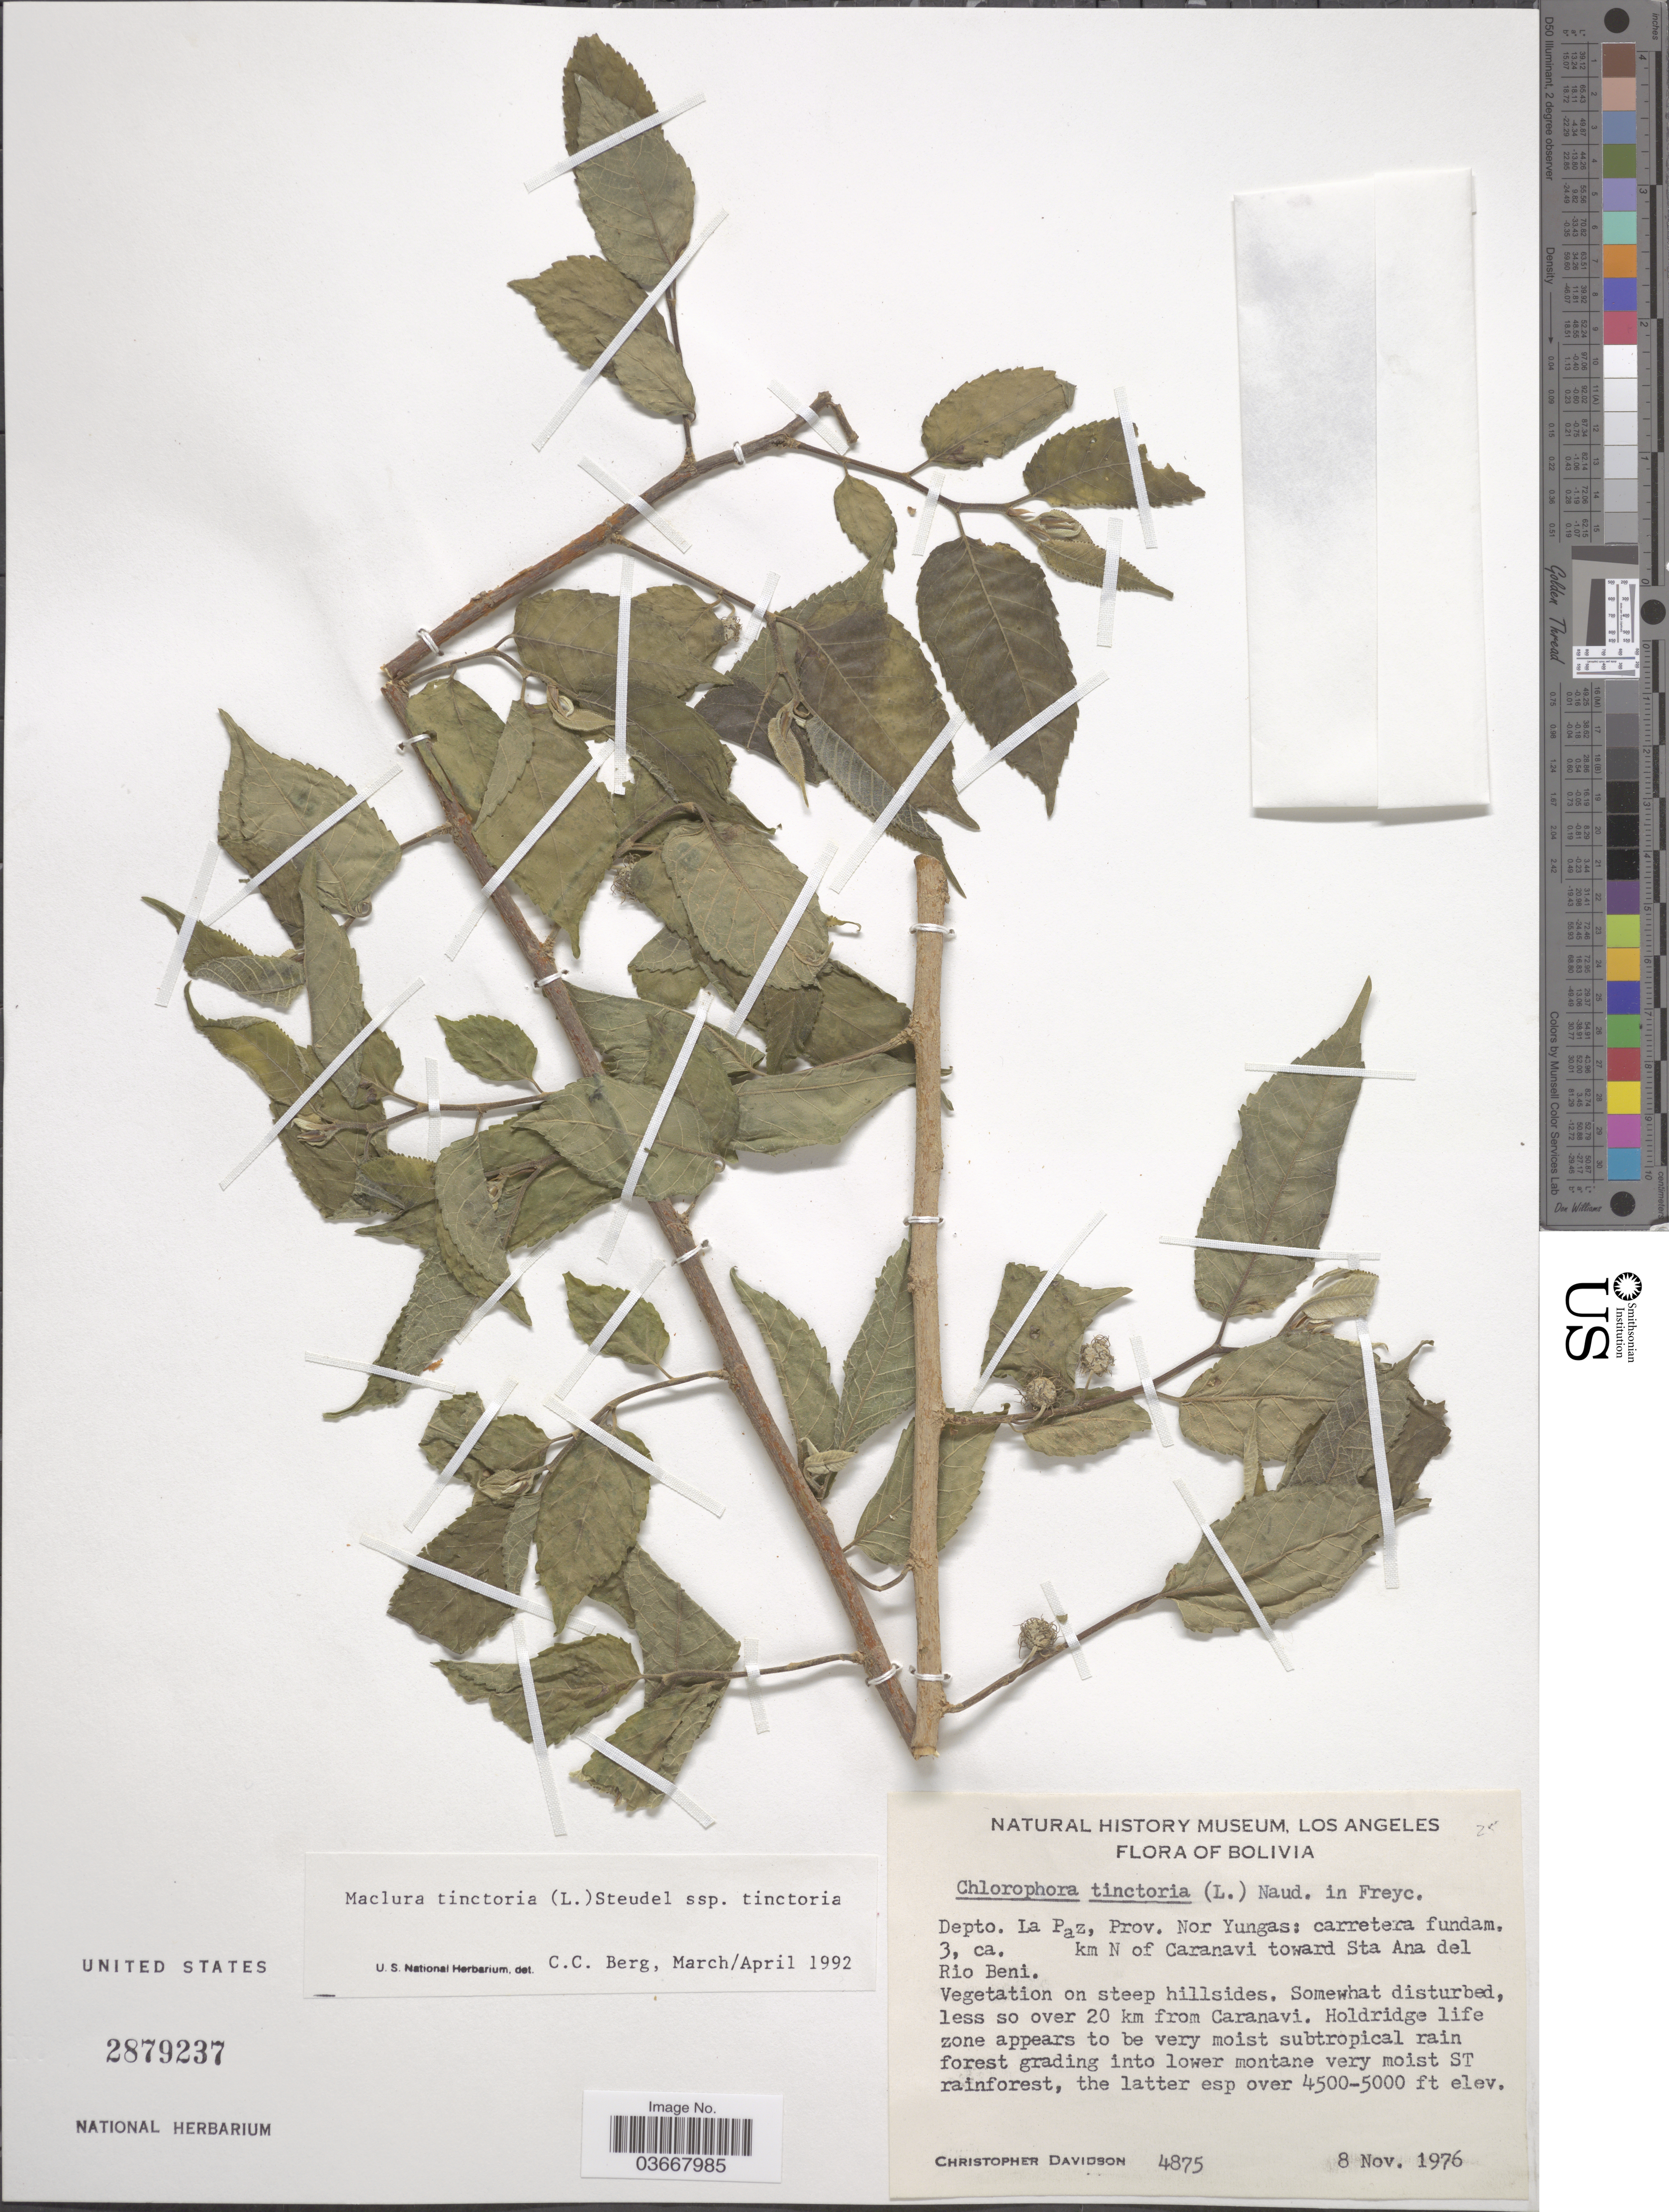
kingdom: Plantae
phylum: Tracheophyta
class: Magnoliopsida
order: Rosales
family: Moraceae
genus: Maclura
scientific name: Maclura tinctoria subsp. tinctoria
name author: (L.) D. Don ex Steud.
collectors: C. Davidson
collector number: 4875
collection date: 1976-11-08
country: Bolivia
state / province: La Paz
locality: Depto. La Paz, Prov. Nor Yungas: carretera fundam. 3, ca. km N of Caranavi toward Sta Ana del Rio Beni.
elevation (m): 1372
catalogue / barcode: US 2879237